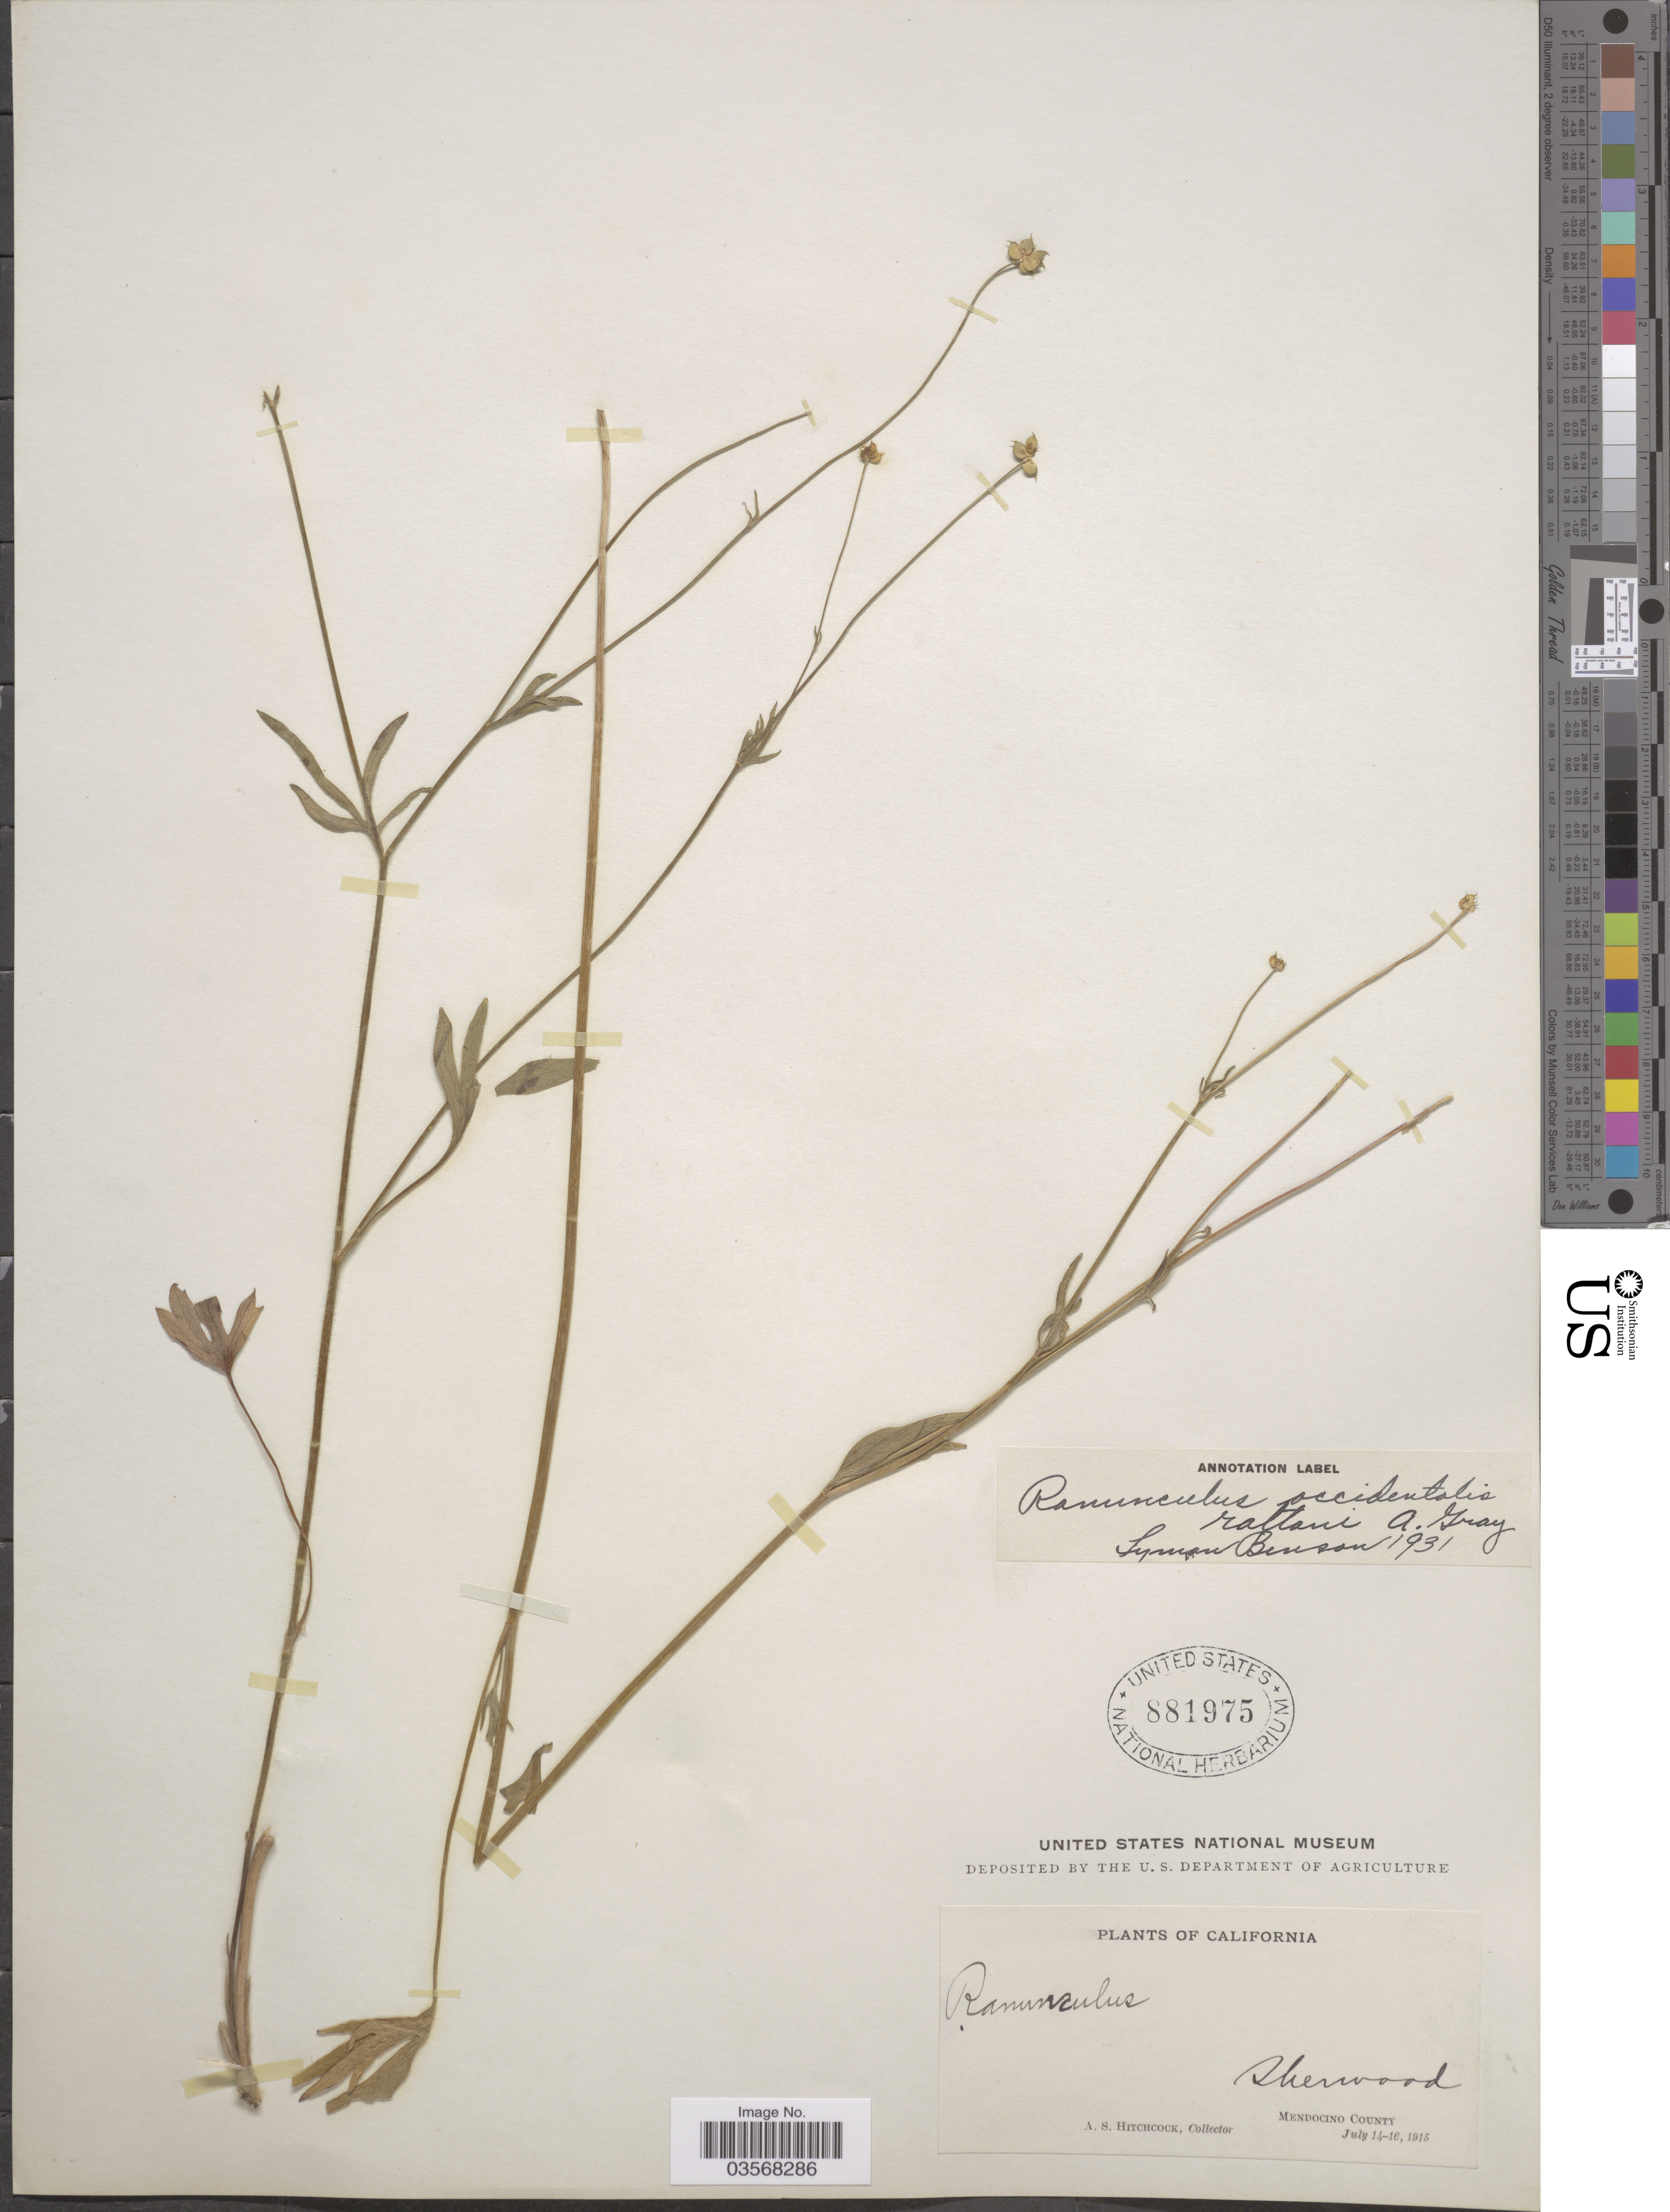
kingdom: Plantae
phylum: Tracheophyta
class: Magnoliopsida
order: Ranunculales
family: Ranunculaceae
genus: Ranunculus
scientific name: Ranunculus occidentalis var. rattanii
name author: A. Gray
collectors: A. S. Hitchcock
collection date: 1915-07-14/1915-07-16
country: United States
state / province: California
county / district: Mendocino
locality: Sherwood. Mendocino County.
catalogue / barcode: US 881975